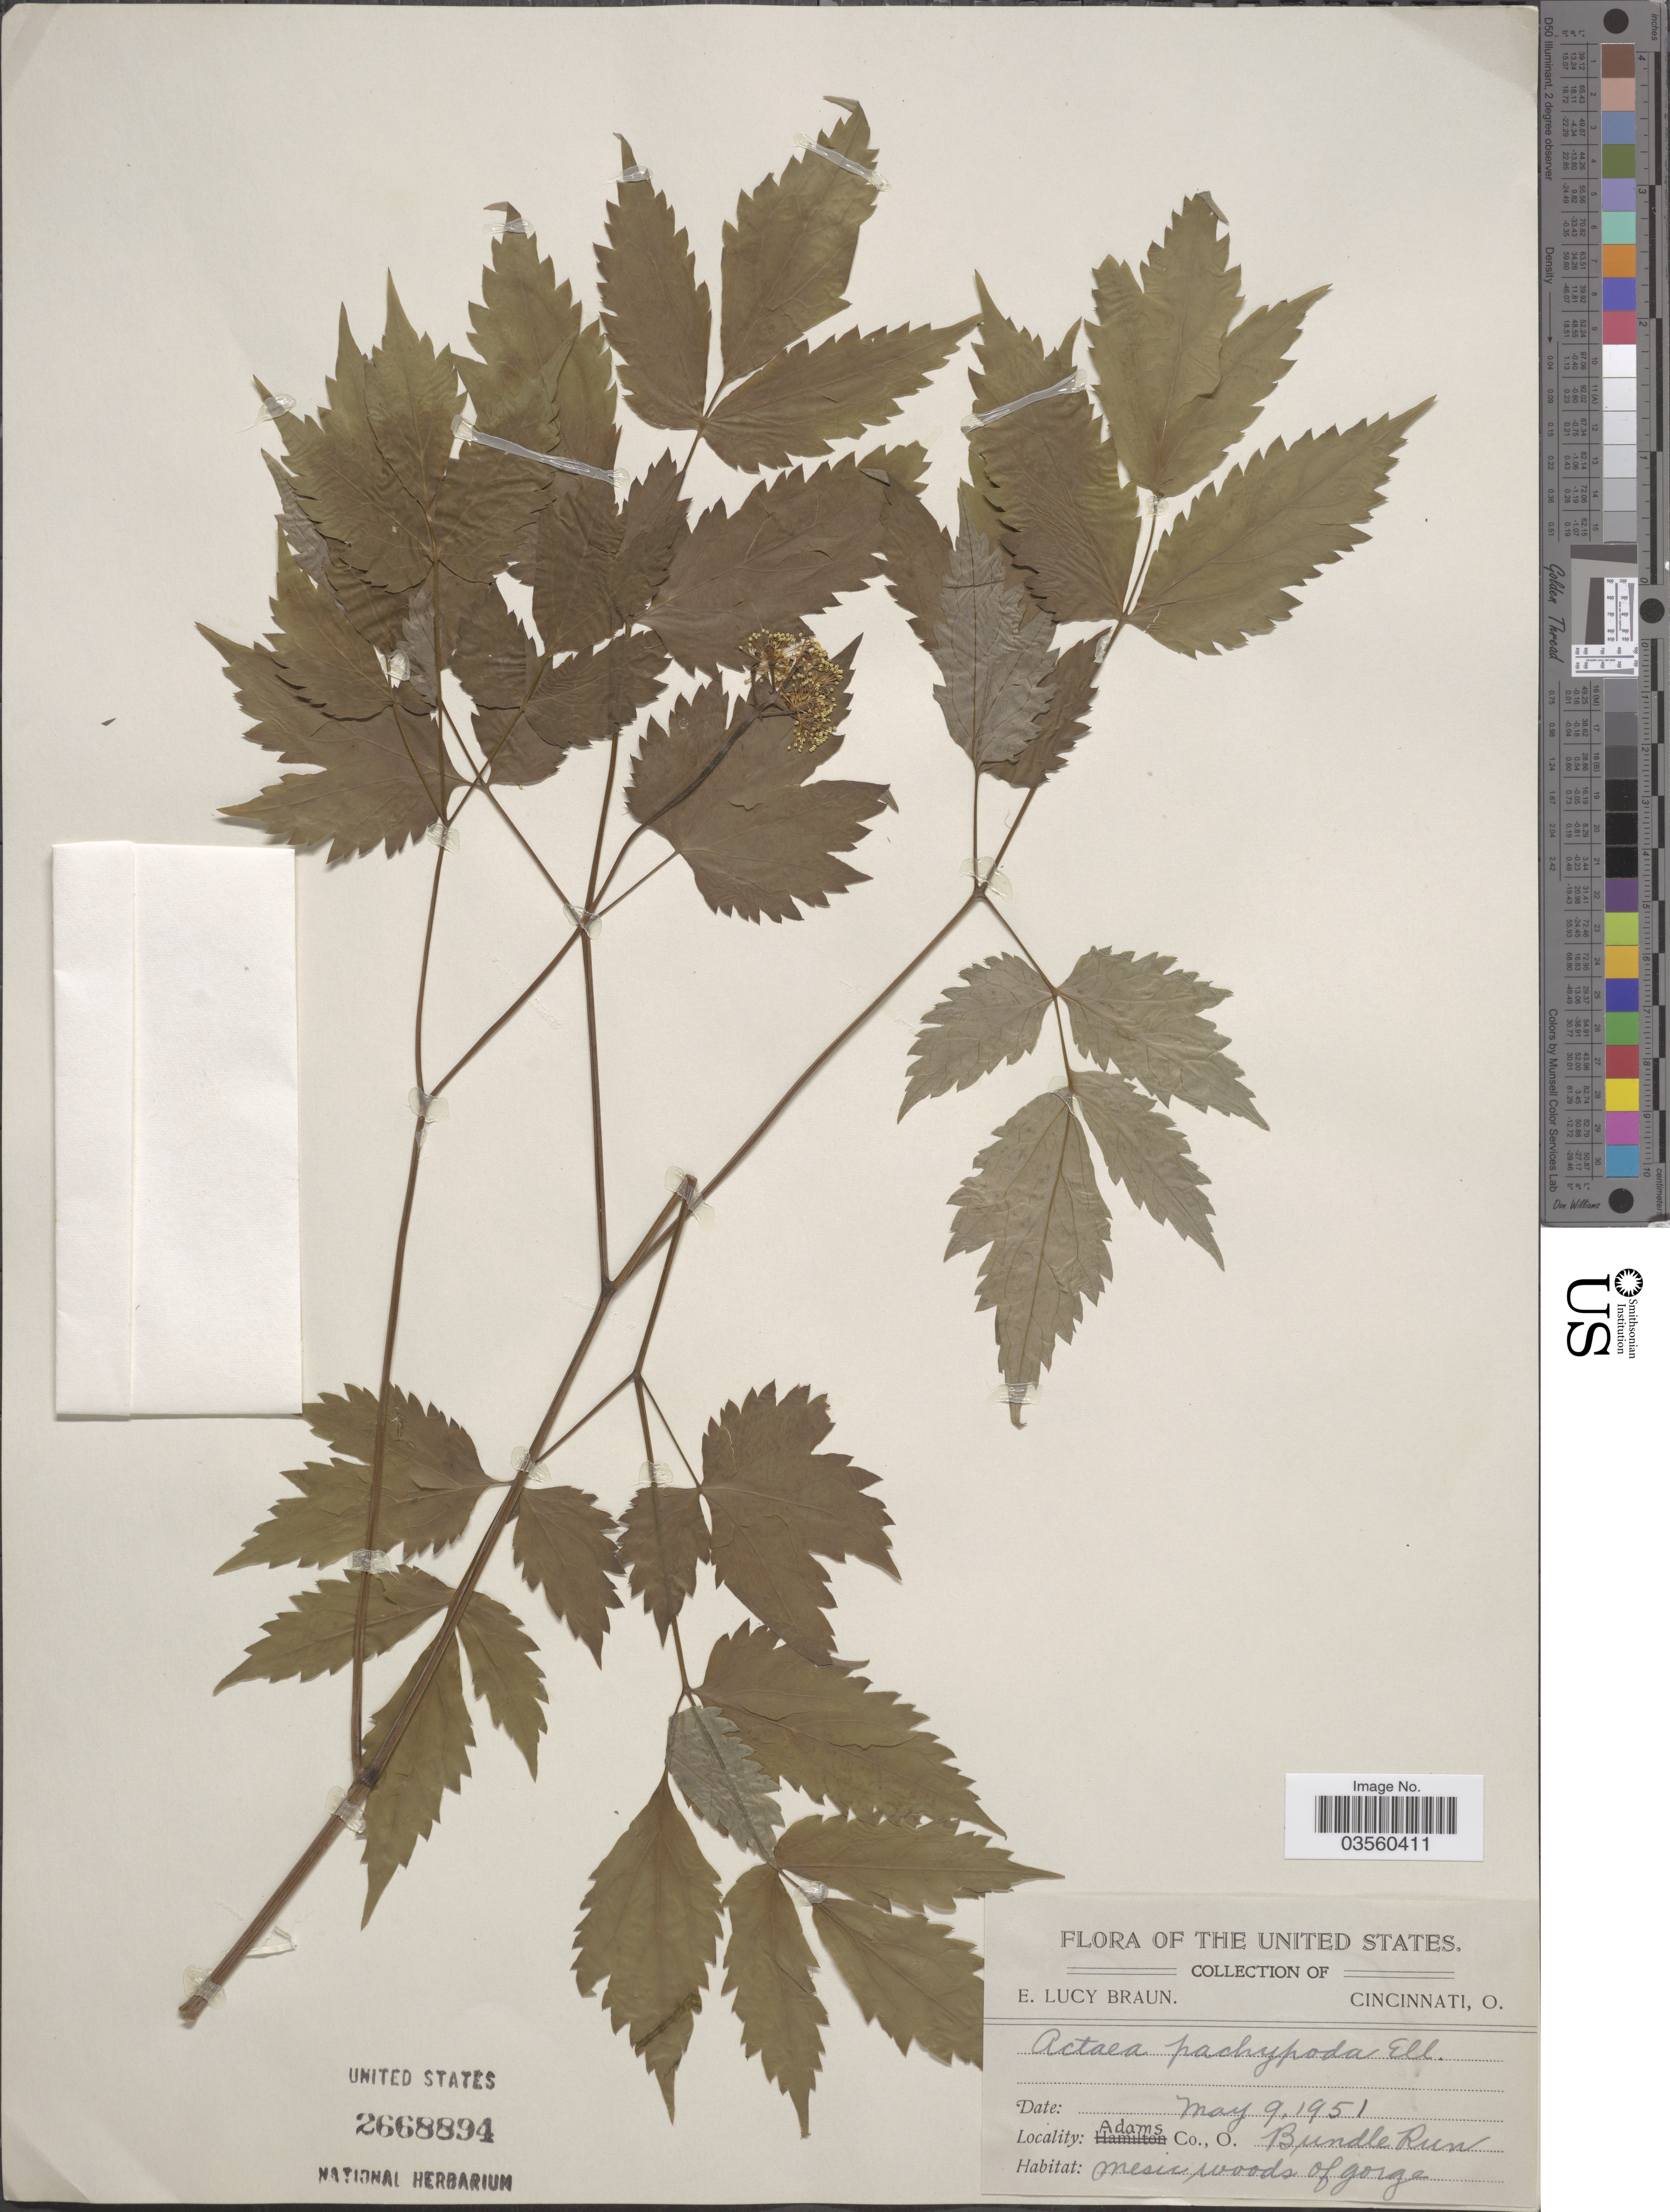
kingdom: Plantae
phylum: Tracheophyta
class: Magnoliopsida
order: Ranunculales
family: Ranunculaceae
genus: Actaea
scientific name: Actaea pachypoda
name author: Elliott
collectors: E. L. Braun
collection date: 1951-05-09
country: United States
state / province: Ohio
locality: Adams Co. Bundle Run.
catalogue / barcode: US 2668894